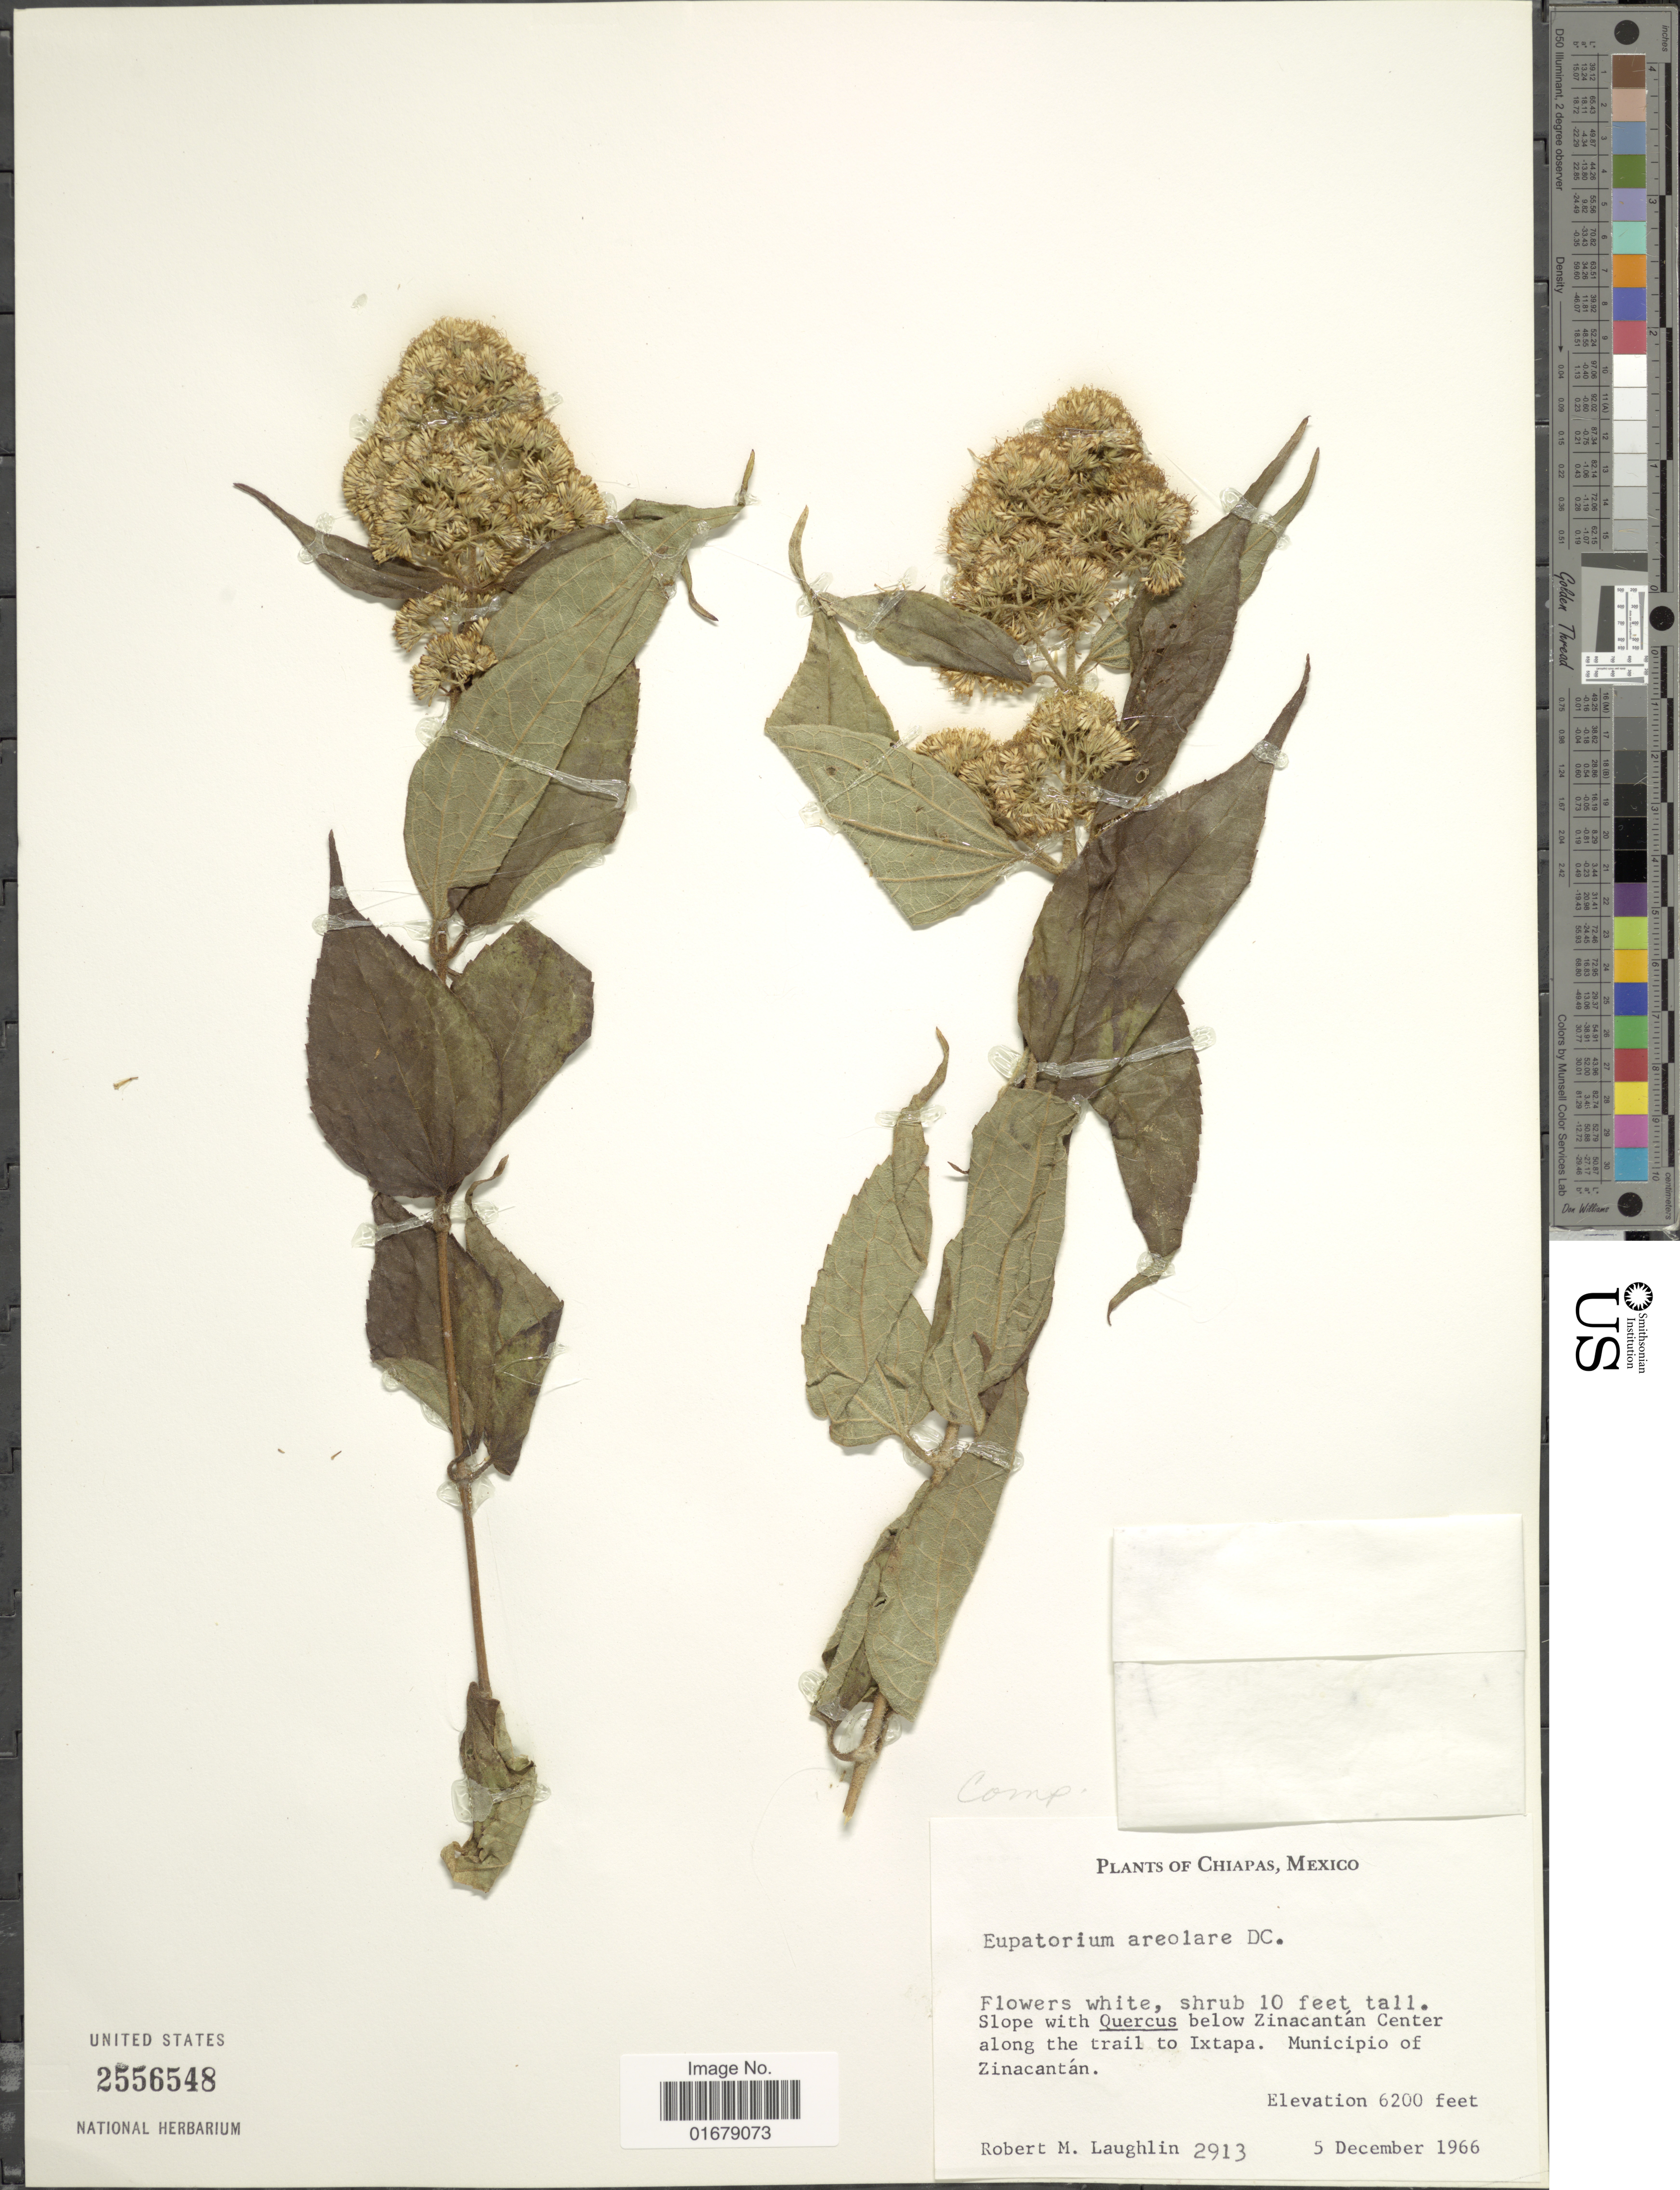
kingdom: Plantae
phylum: Tracheophyta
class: Magnoliopsida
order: Asterales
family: Asteraceae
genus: Piptothrix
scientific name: Piptothrix areolaris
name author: (DC.) R.M. King & H. Rob.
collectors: R. M. Laughlin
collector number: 2913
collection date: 1966-12-05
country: Mexico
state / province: Chiapas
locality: Chiapas, Mexico. Slope with Quercus below Zinacantan Center along the trail to Ixtapa. Municipio of Zinacantan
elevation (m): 1890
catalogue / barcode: US 2556548